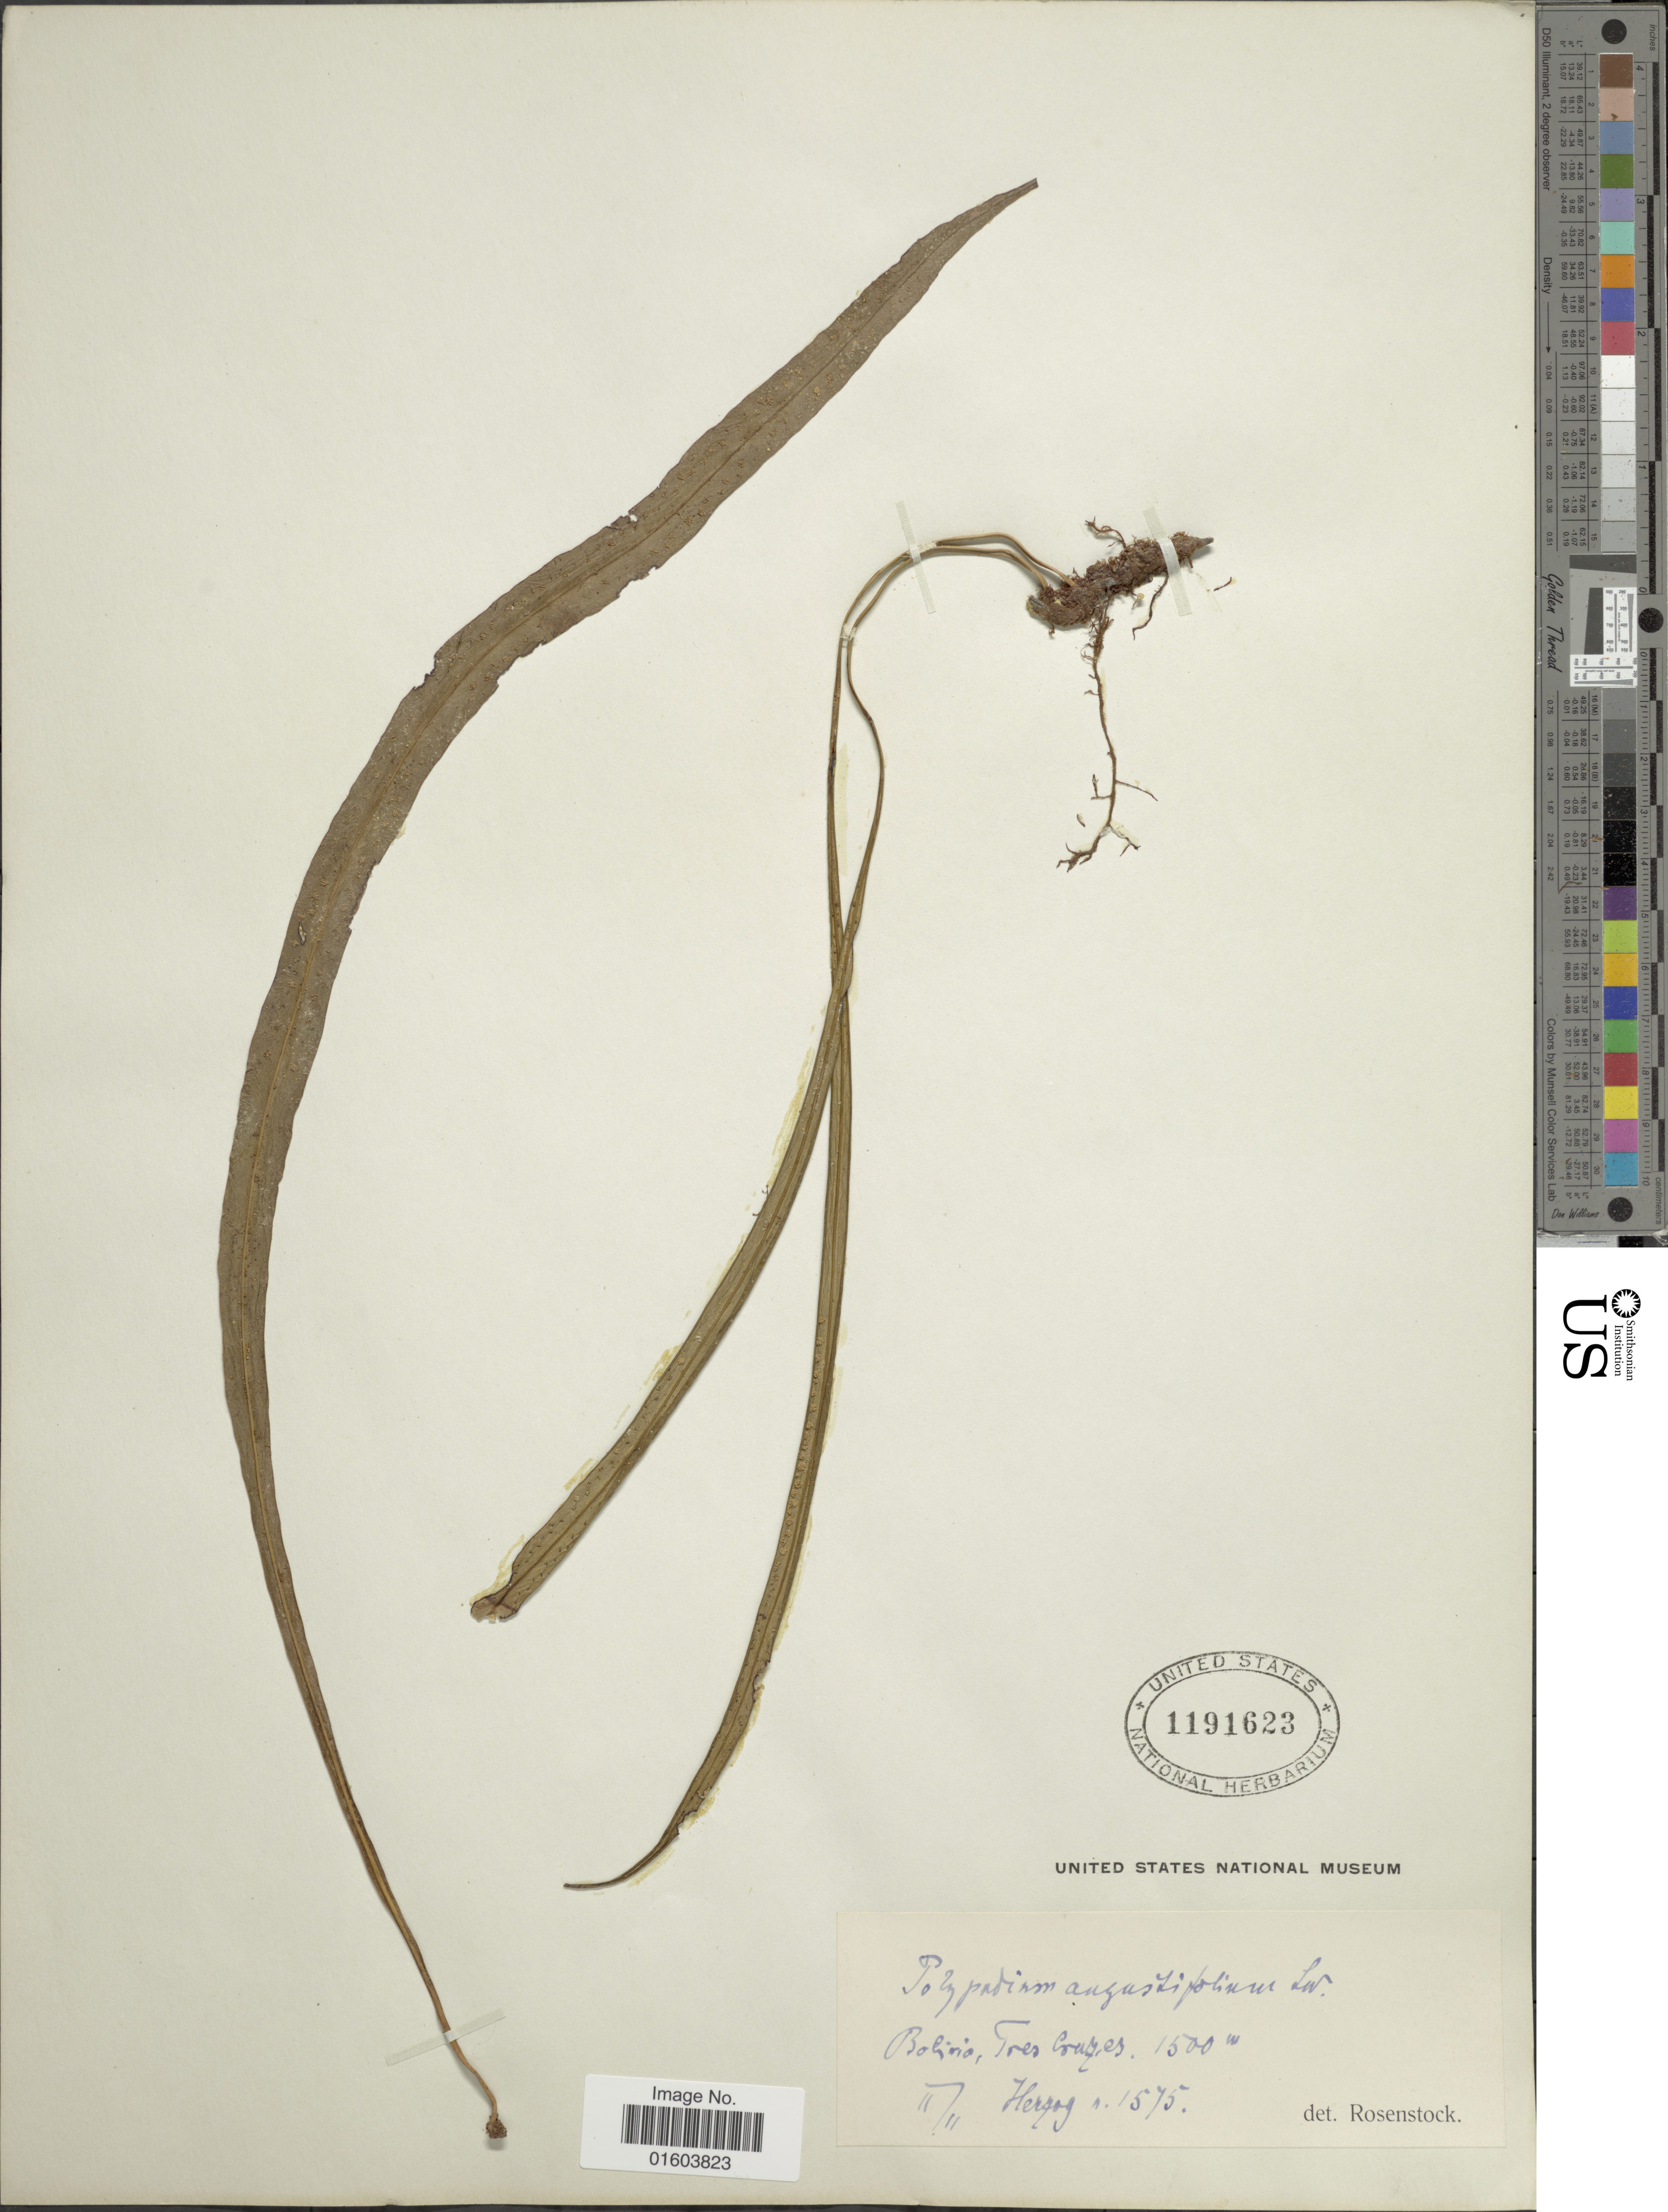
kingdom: Plantae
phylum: Tracheophyta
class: Polypodiopsida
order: Polypodiales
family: Polypodiaceae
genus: Campyloneurum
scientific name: Campyloneurum aglaolepis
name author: (Alston) Sota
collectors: -- Herzog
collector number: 1575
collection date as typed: Transcribed d/m/y: /11/11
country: Bolivia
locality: Bolivia, Tres Cruces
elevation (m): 1500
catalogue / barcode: US 1191623